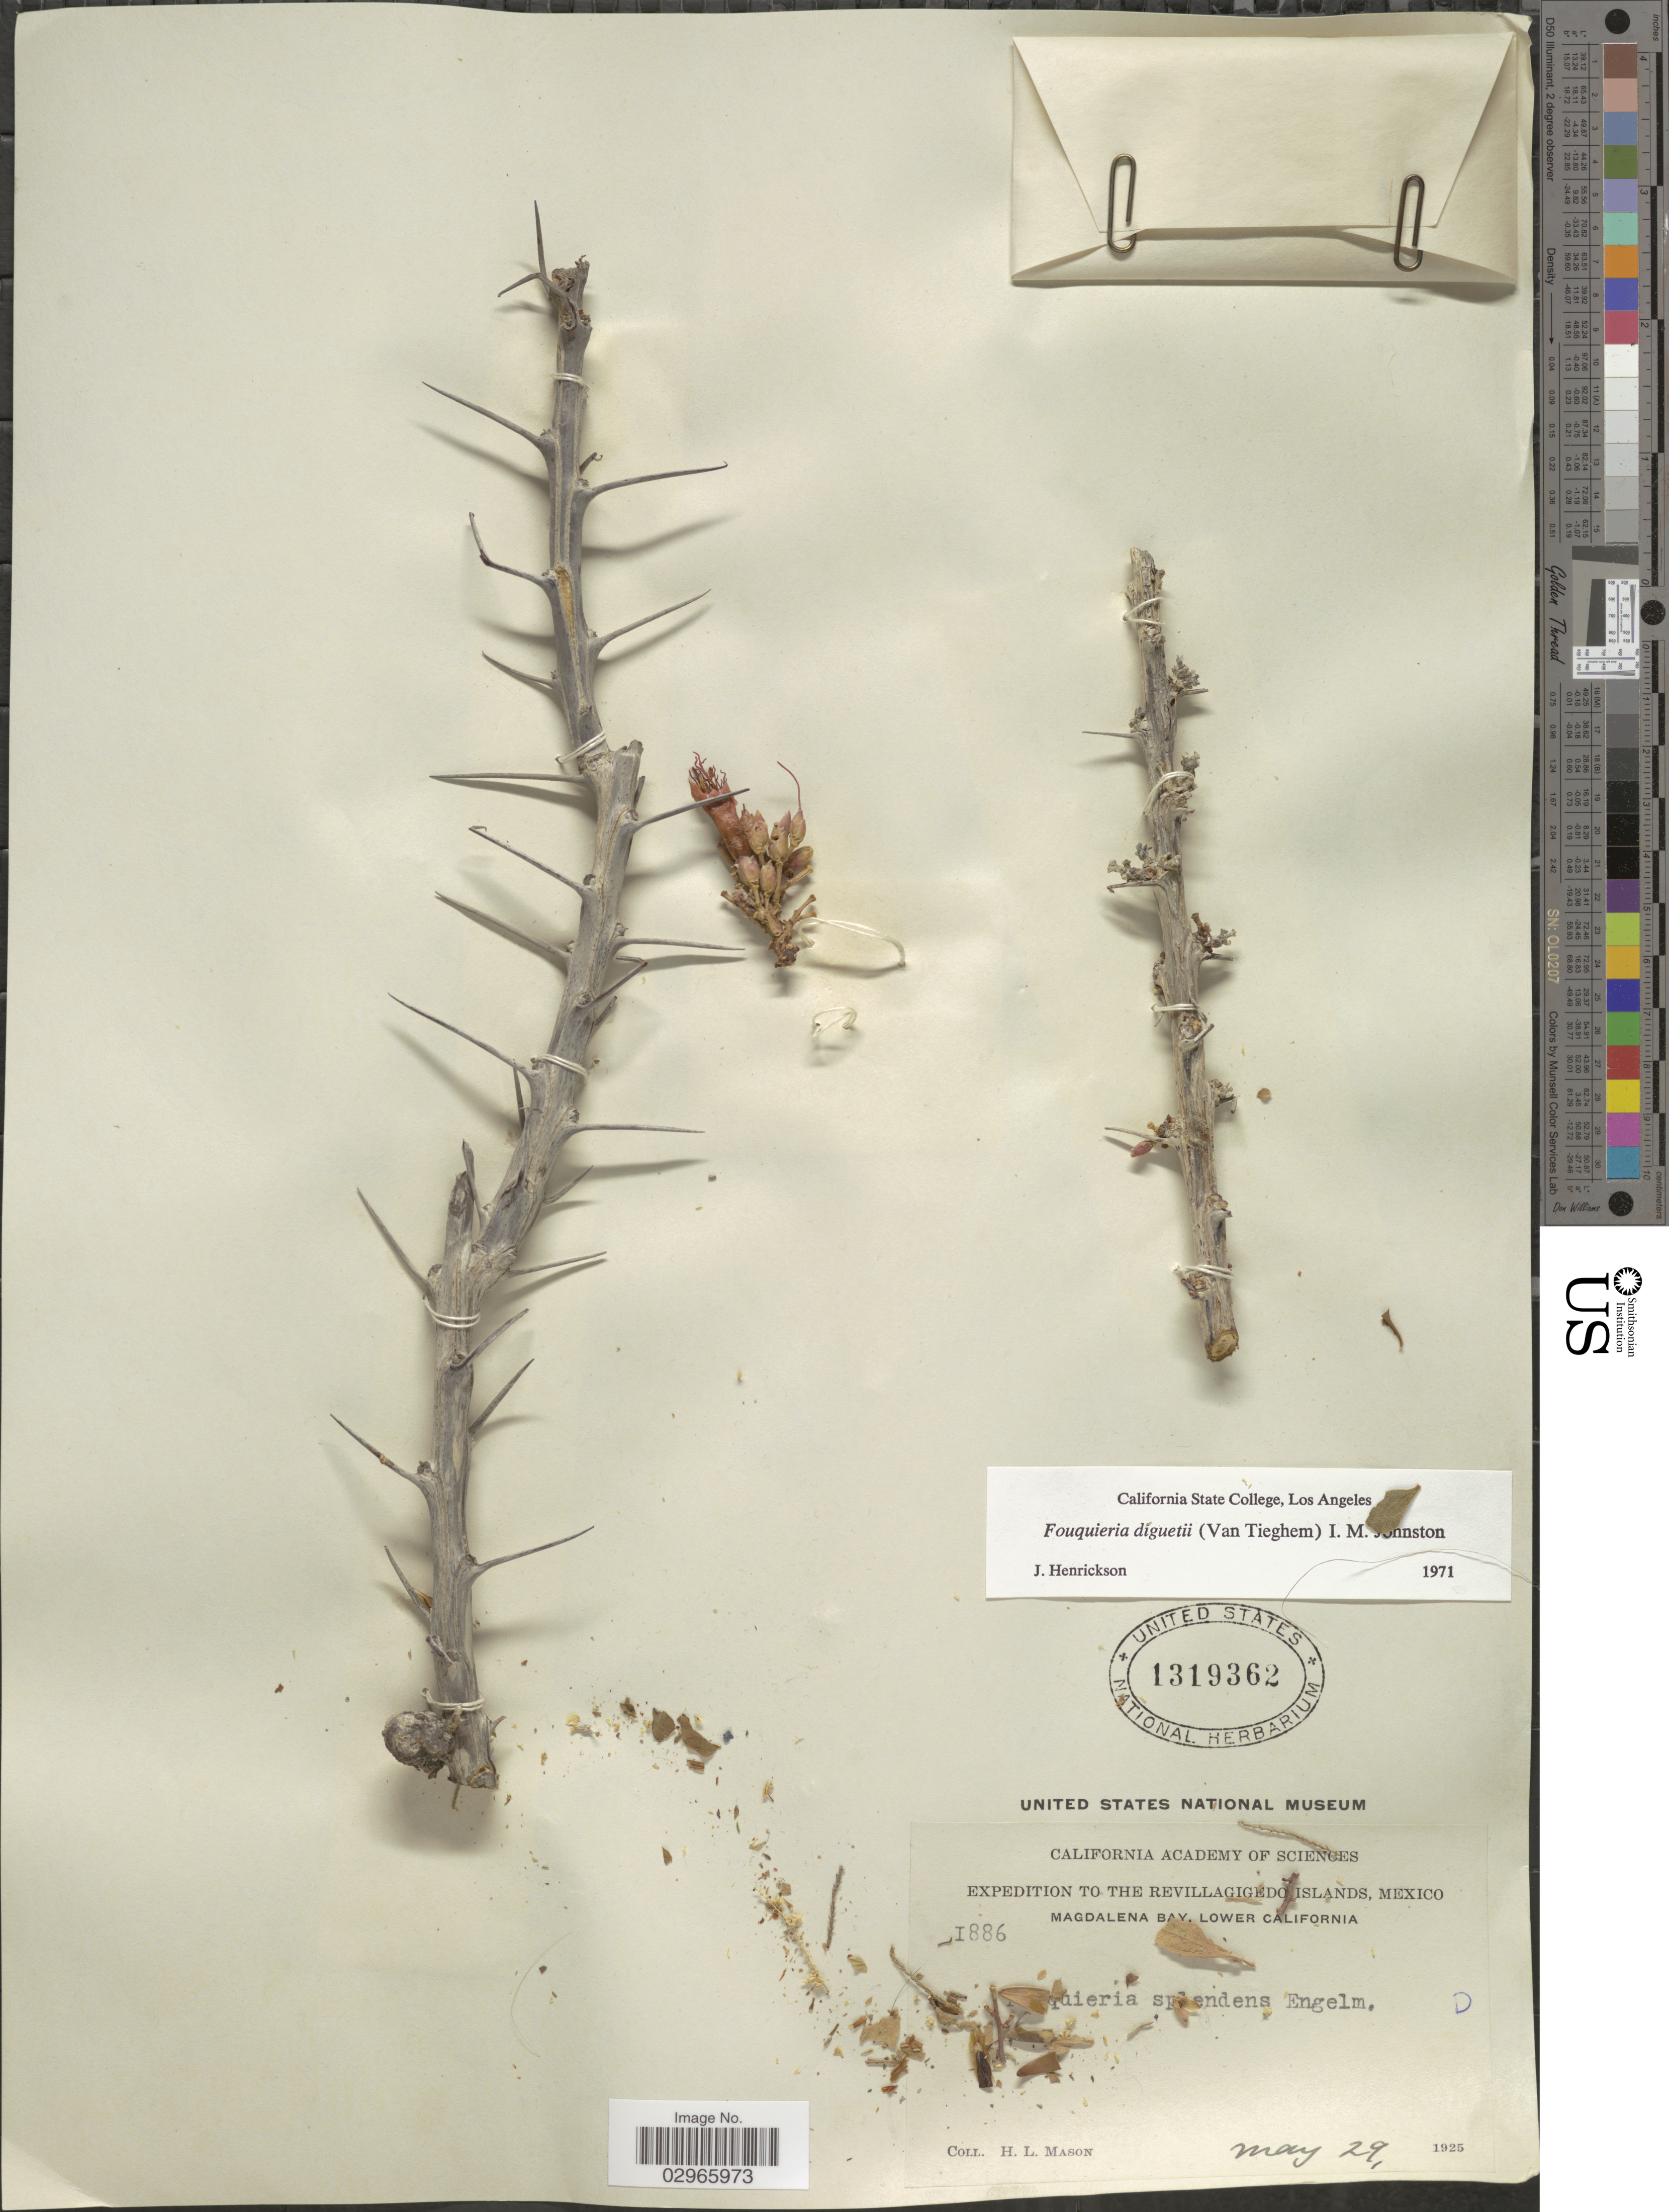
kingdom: Plantae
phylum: Tracheophyta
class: Magnoliopsida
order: Ericales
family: Fouquieriaceae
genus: Fouquieria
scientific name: Fouquieria diguetii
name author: (Tiegh.) I.M. Johnst.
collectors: H. L. Mason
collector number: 1886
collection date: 1925-05-29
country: Mexico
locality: The Revillagigedo Islands, Magdalena Bay, Lower California.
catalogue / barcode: US 1319362